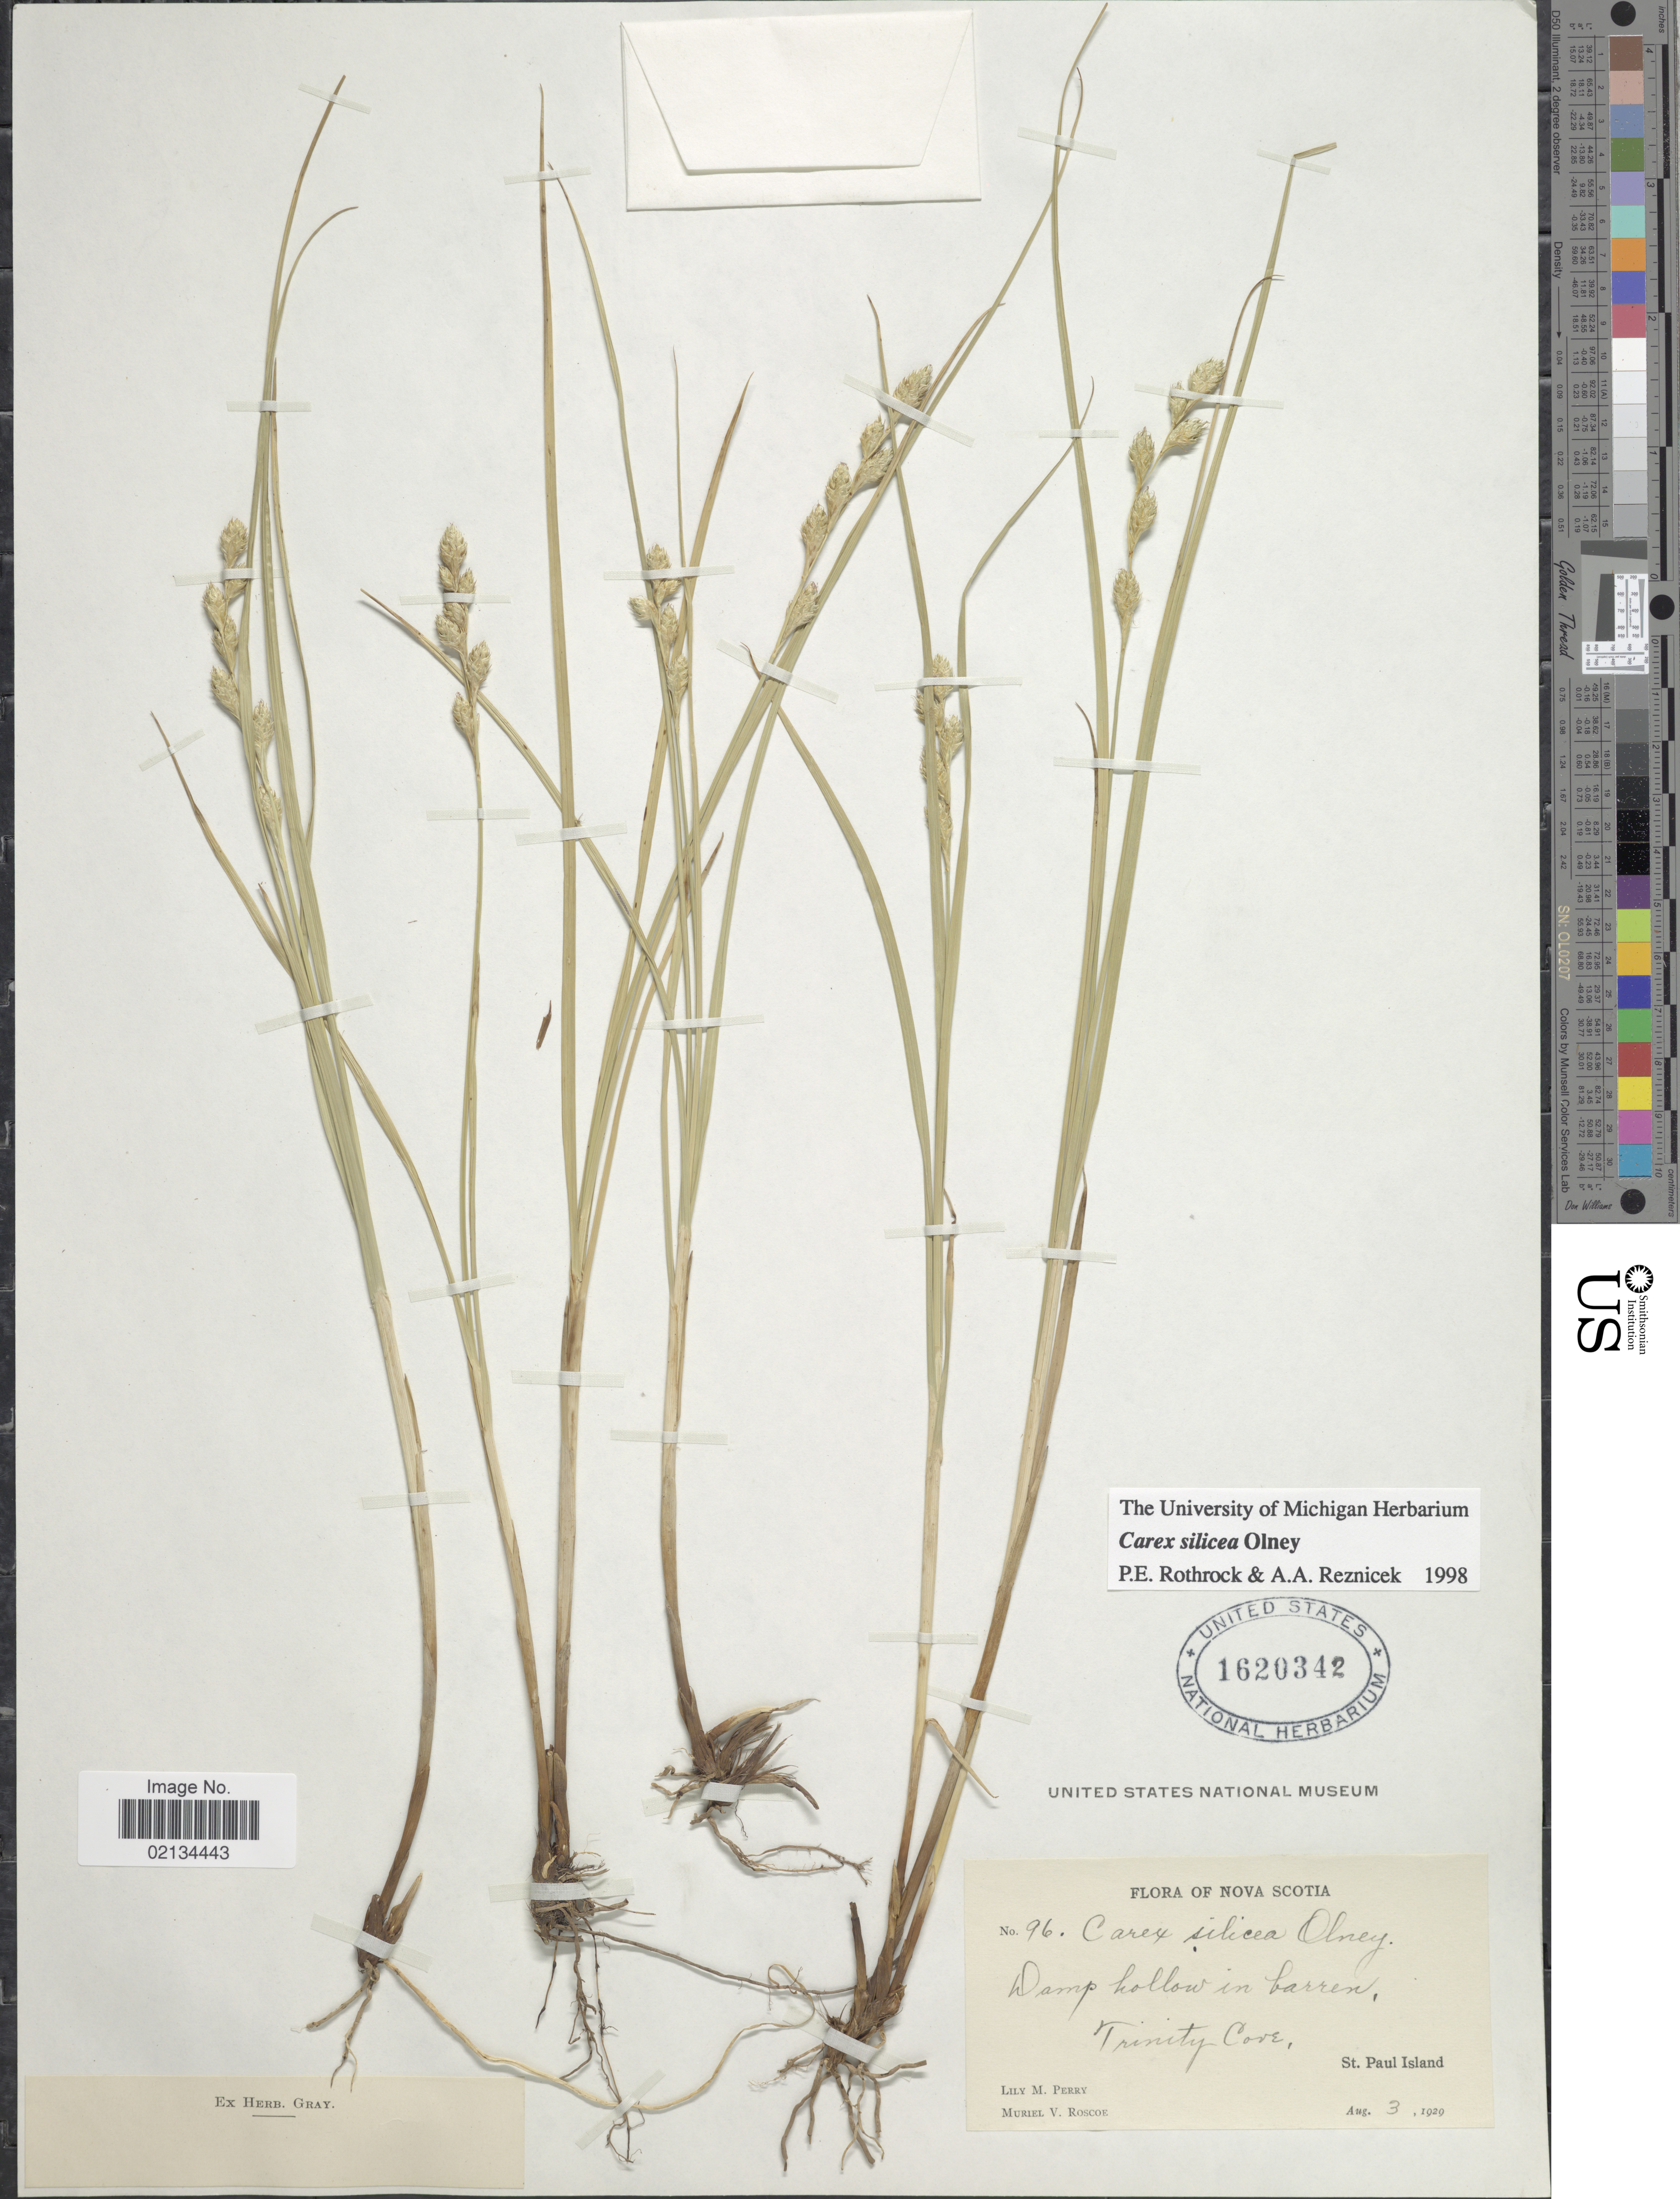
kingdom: Plantae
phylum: Tracheophyta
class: Liliopsida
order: Poales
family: Cyperaceae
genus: Carex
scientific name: Carex silicea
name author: Olney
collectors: L. M. Perry & M. Roscoe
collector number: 96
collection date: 1929-08-03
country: Canada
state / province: Nova Scotia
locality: Damp hollow in barren, Trinity Cove, St. Paul Island.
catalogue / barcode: US 1620342